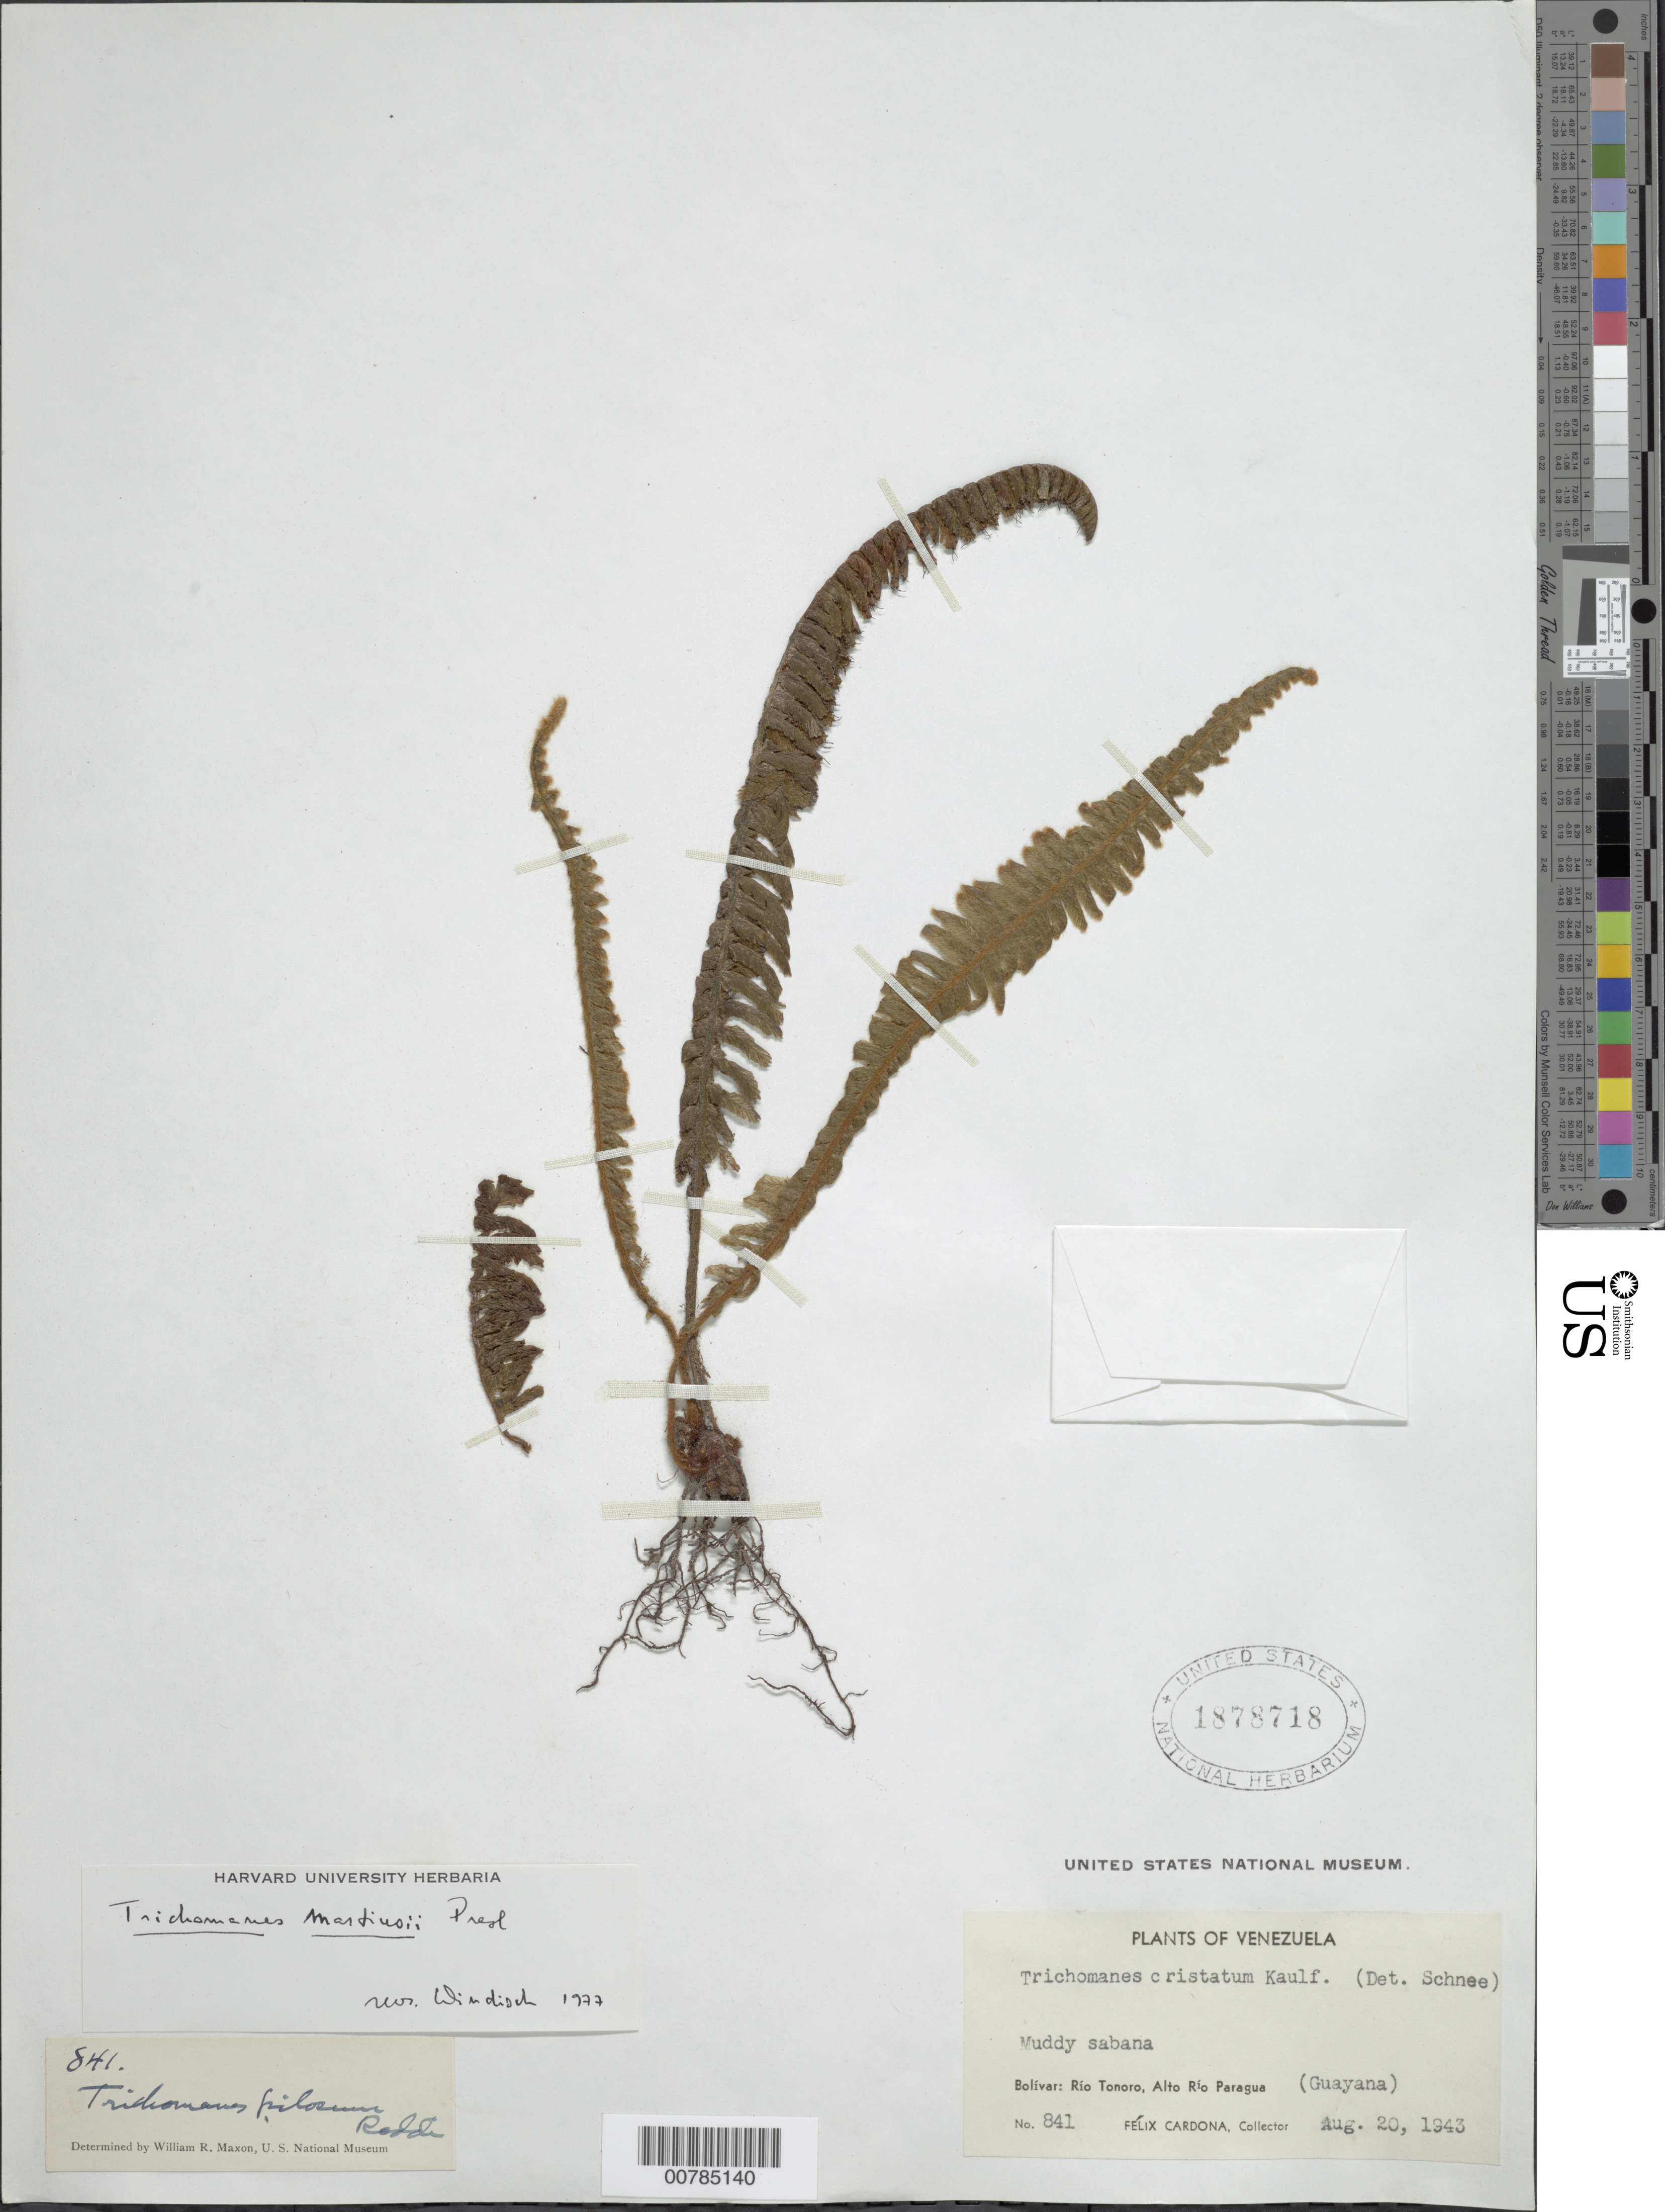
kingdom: Plantae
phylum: Tracheophyta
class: Polypodiopsida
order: Hymenophyllales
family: Hymenophyllaceae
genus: Trichomanes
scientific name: Trichomanes martiusii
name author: C. Presl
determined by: Windisch, Paulo Guenter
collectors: F. Cardona Puig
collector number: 841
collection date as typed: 20-Aug-43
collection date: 1943-08-20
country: Venezuela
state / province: Bolívar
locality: Alto Río Paragua, Río Tonoro (Guayana)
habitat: Muddy savanna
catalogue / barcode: US 1878718